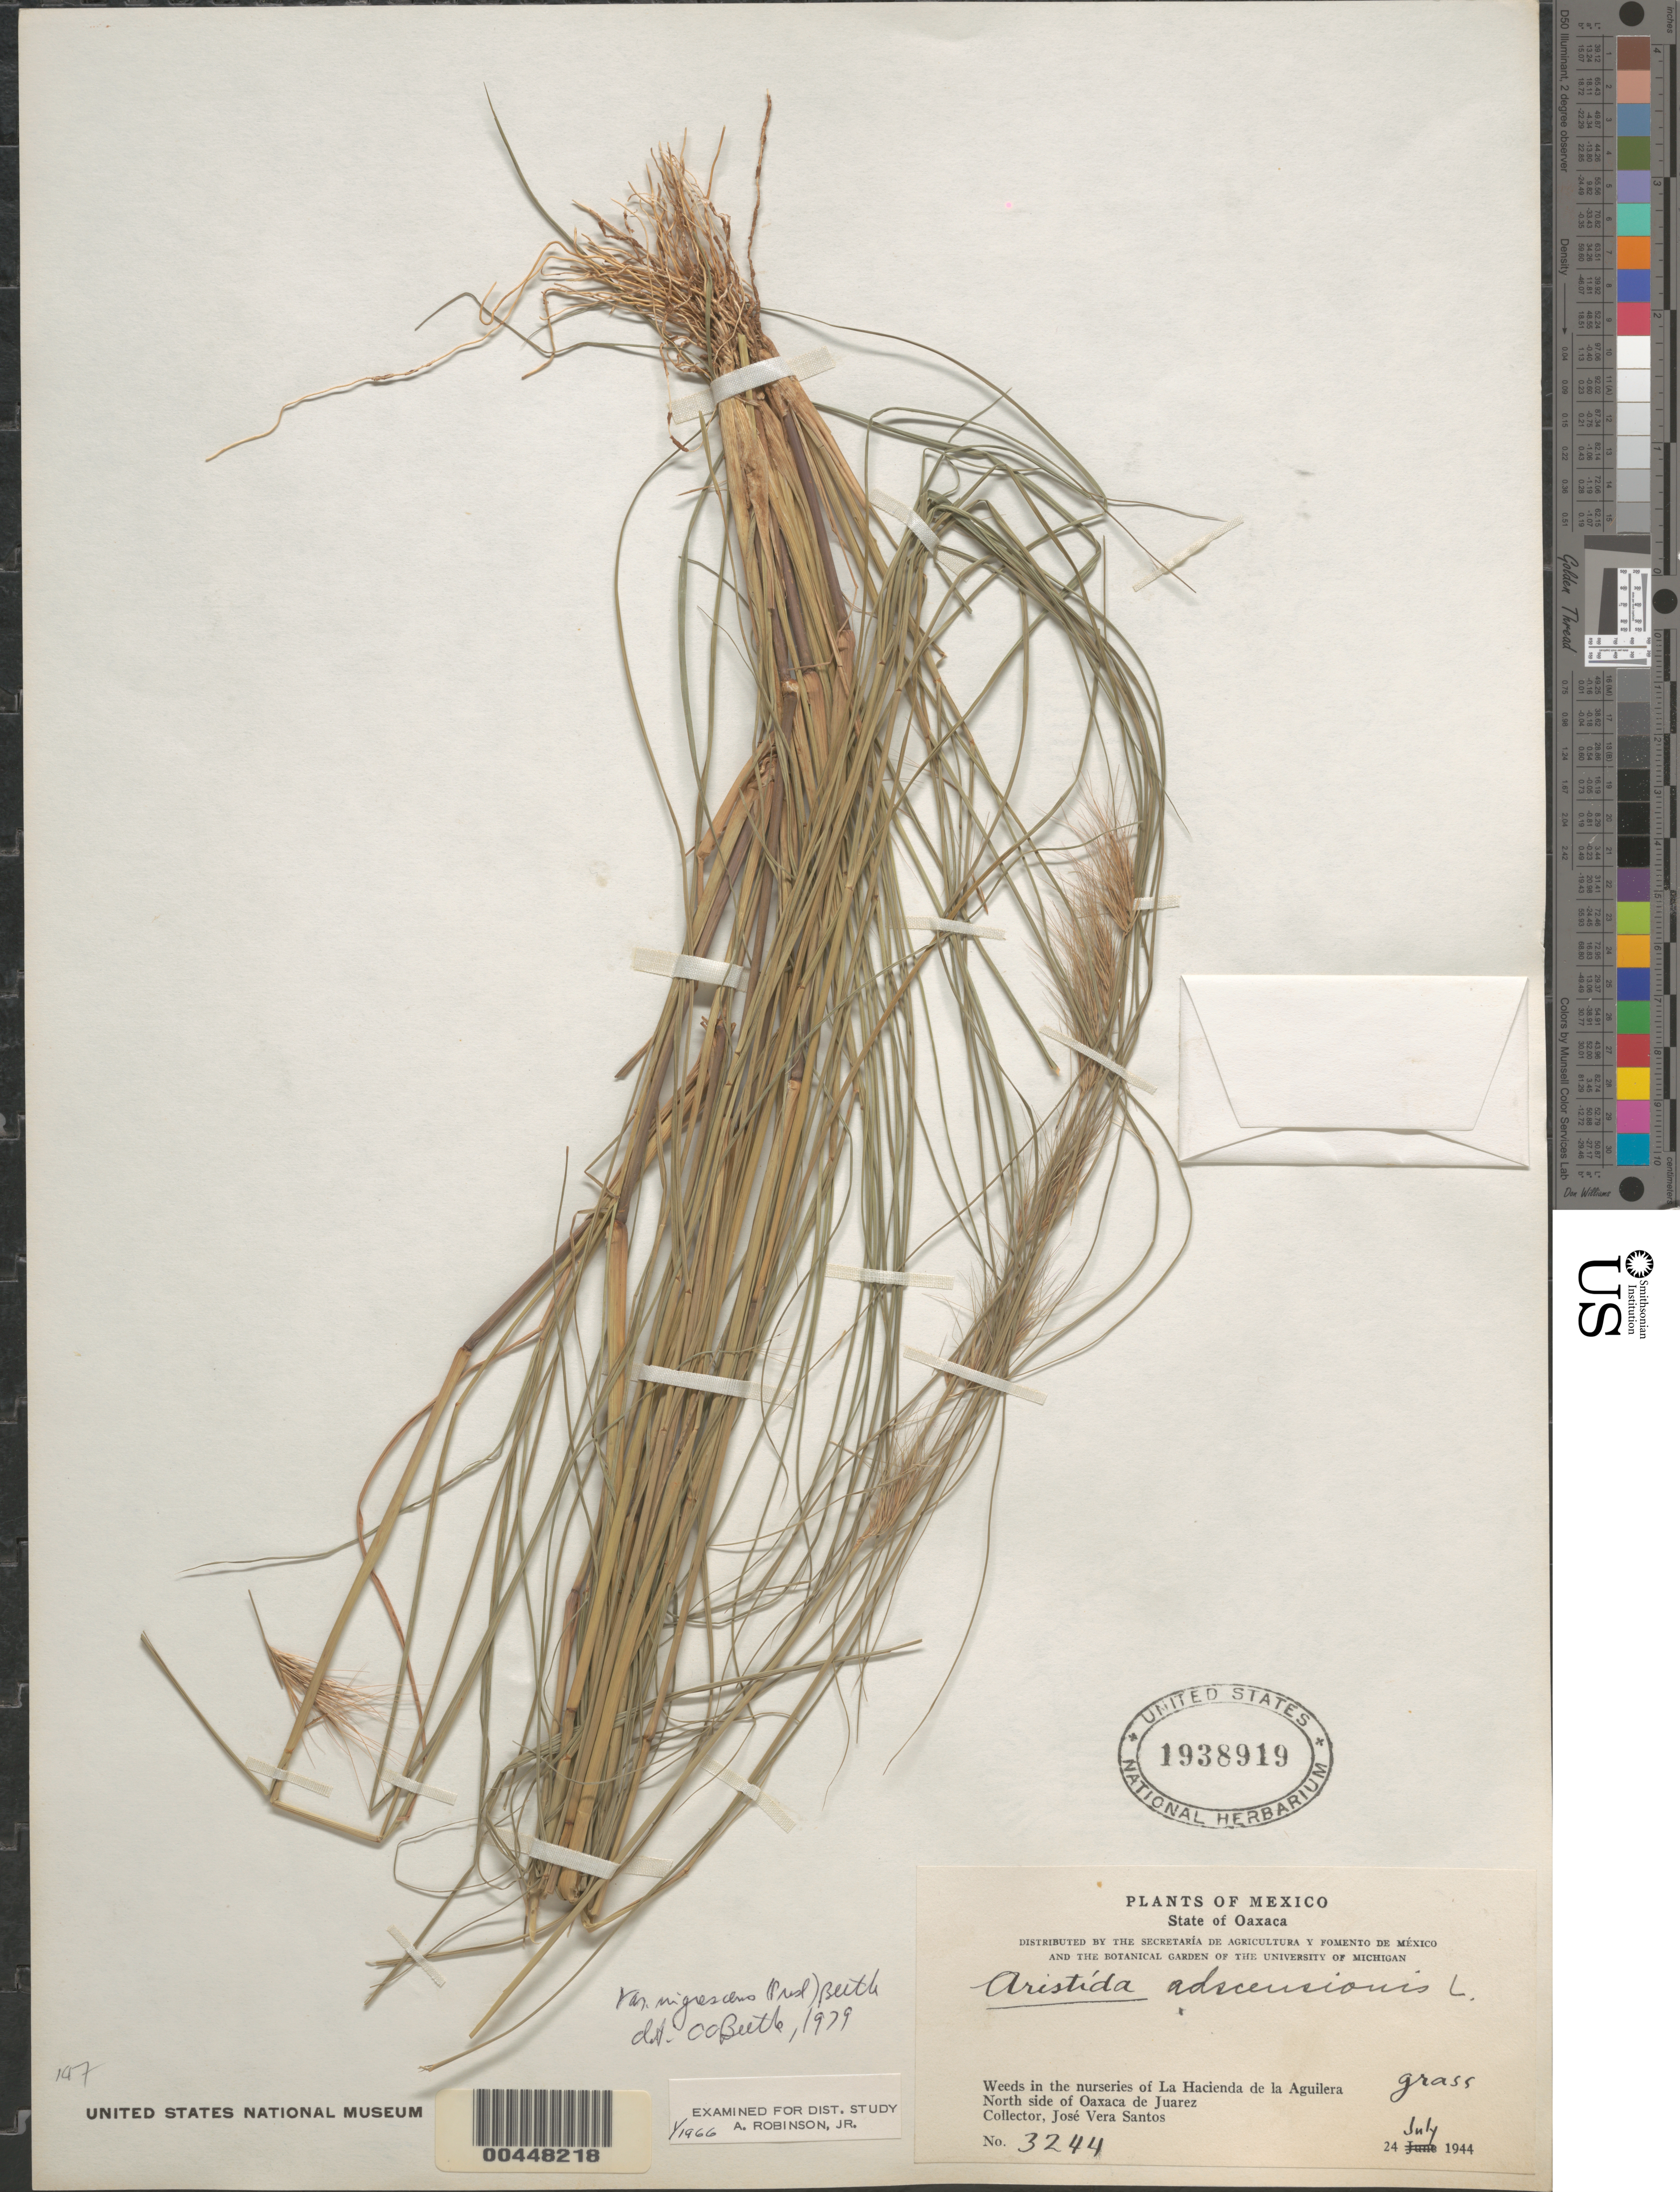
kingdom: Plantae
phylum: Tracheophyta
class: Liliopsida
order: Poales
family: Poaceae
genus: Aristida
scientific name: Aristida adscensionis var. nigrescens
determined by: Beetle, O. A.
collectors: J. V. Santos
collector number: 3244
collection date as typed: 24 Jul 1944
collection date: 1944-07-24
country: Mexico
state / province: Oaxaca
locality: In the nurseries of La Hacienda de la Aguilera, N side of Oaxaca de Juarez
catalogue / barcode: US 1938919